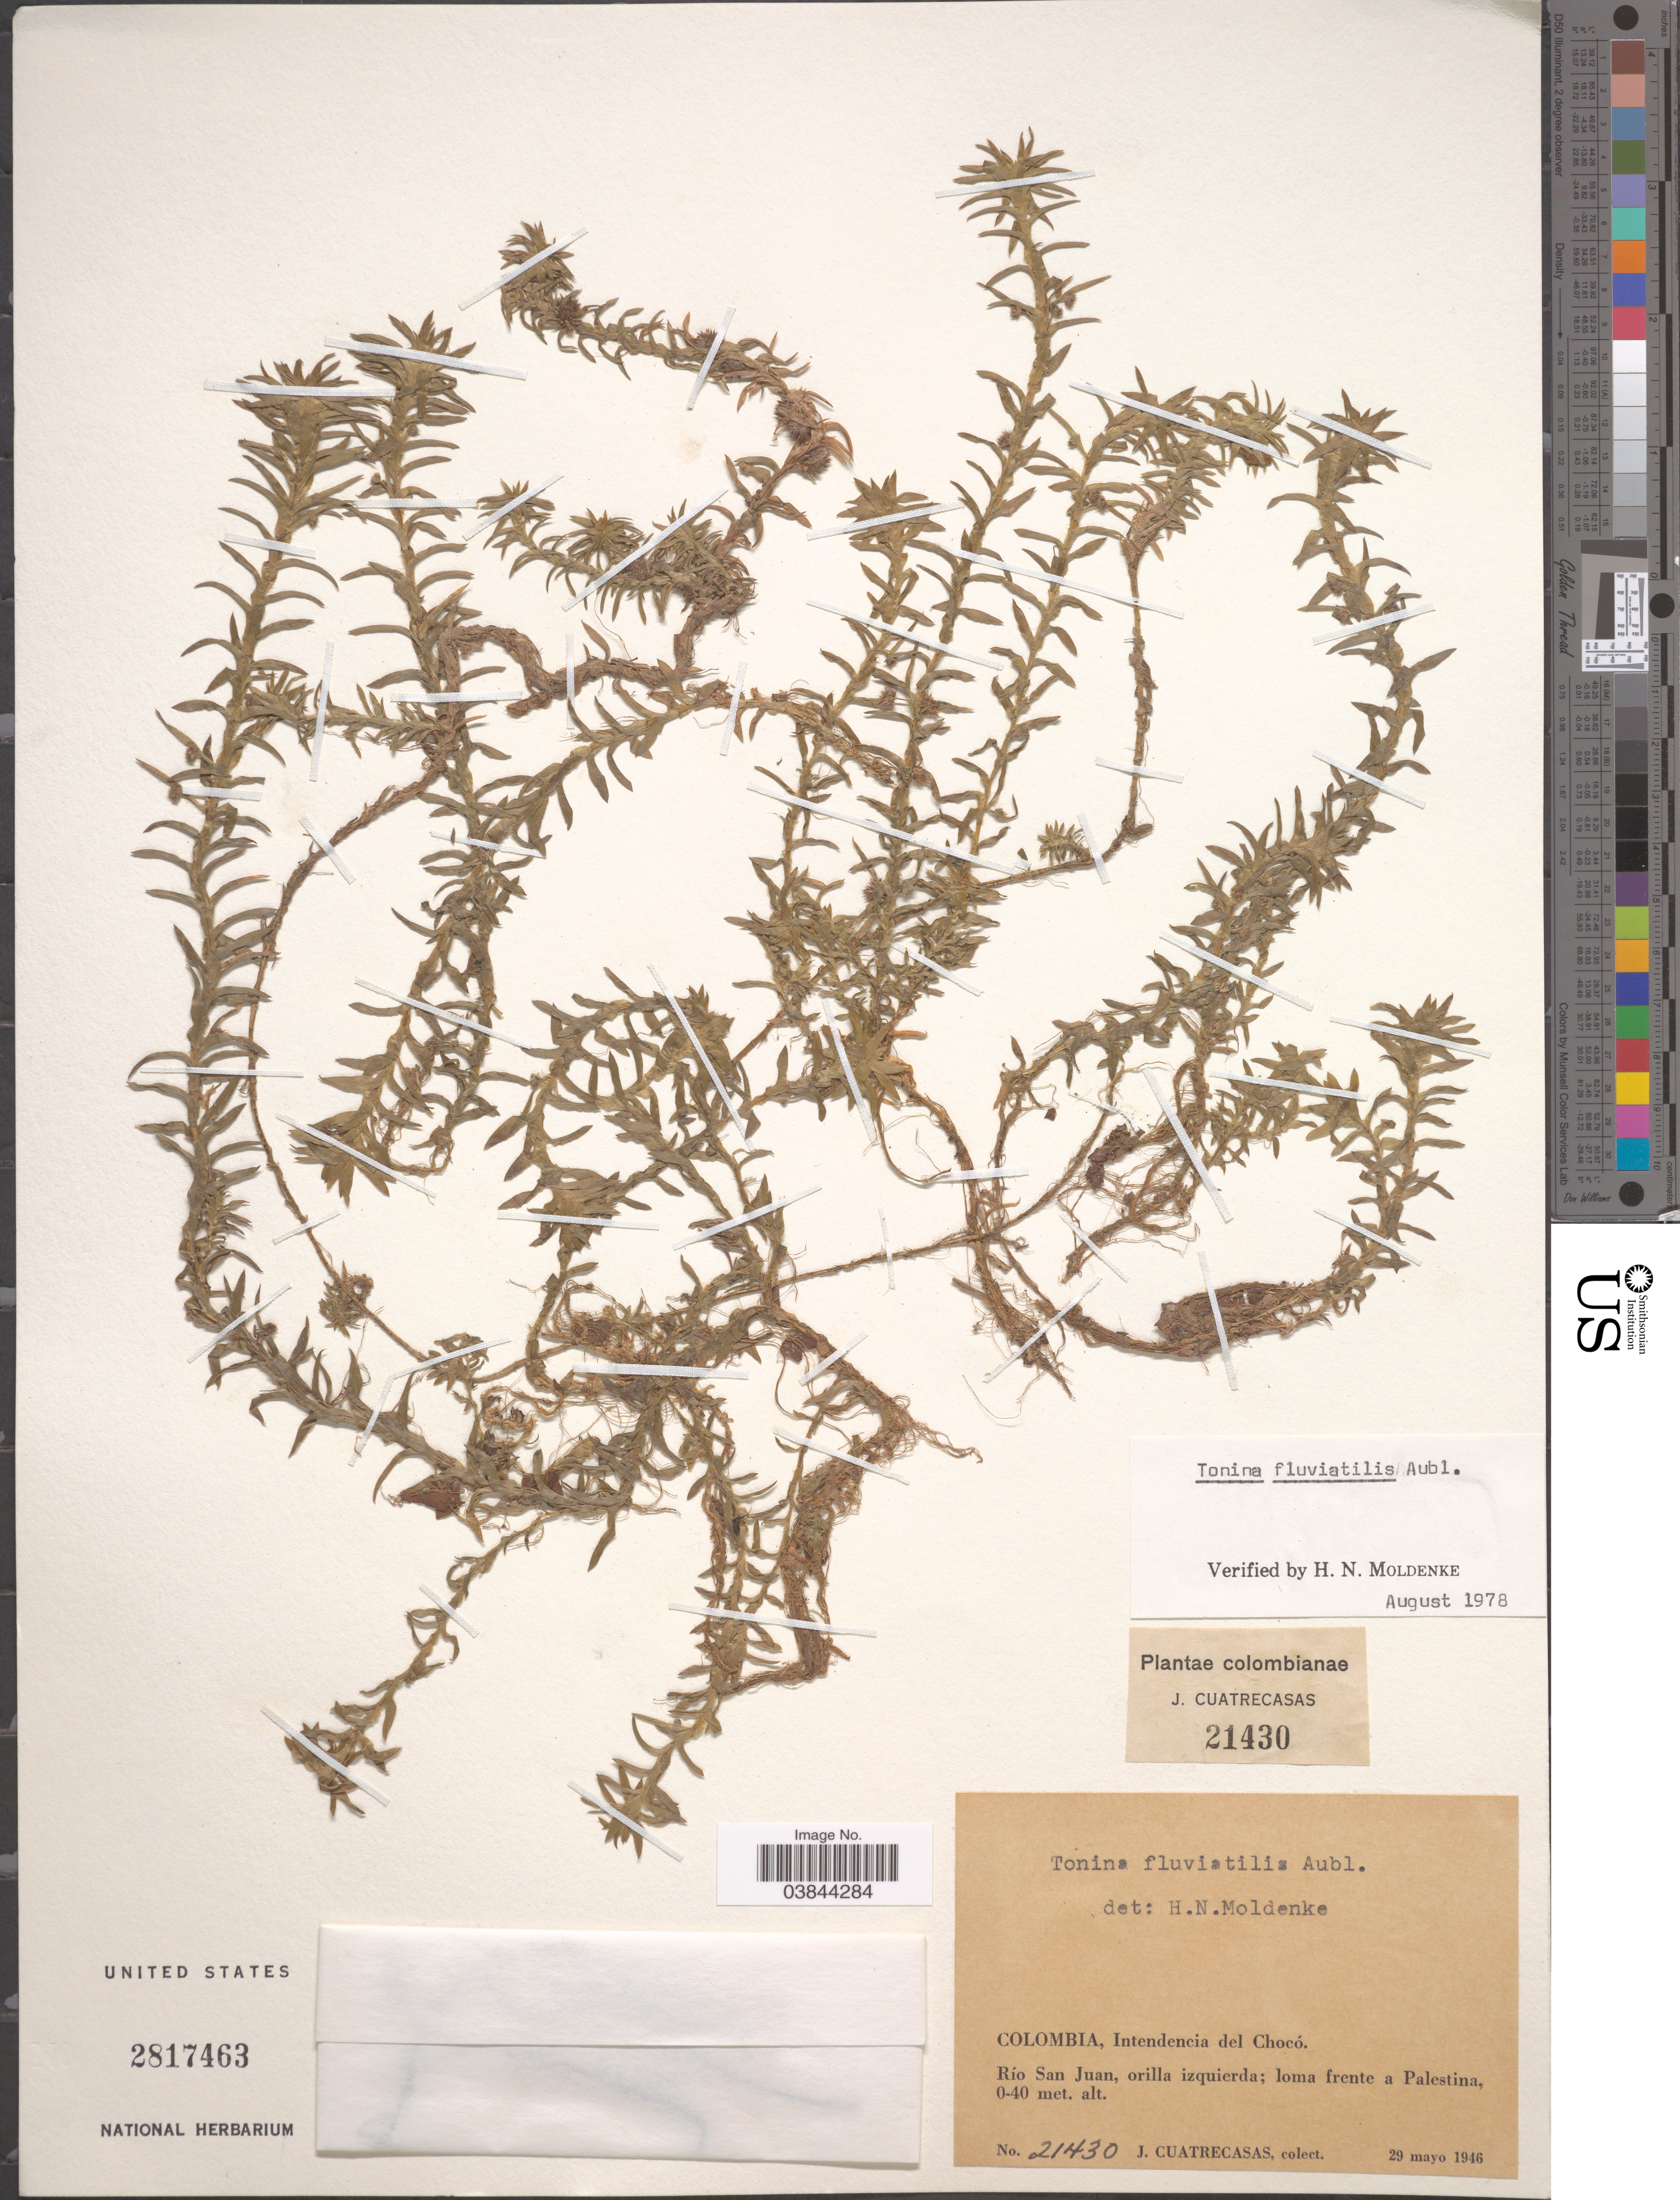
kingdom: Plantae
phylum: Tracheophyta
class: Liliopsida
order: Poales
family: Eriocaulaceae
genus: Tonina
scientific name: Tonina fluviatilis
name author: Aubl.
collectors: J. Cuatrecasas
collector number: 21430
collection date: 1946-05-29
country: Colombia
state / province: Chocó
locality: Intendencia del Chocó. Río San Juan, orilla izquierda; loma frente a Palestina.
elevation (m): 0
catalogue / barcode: US 2817463